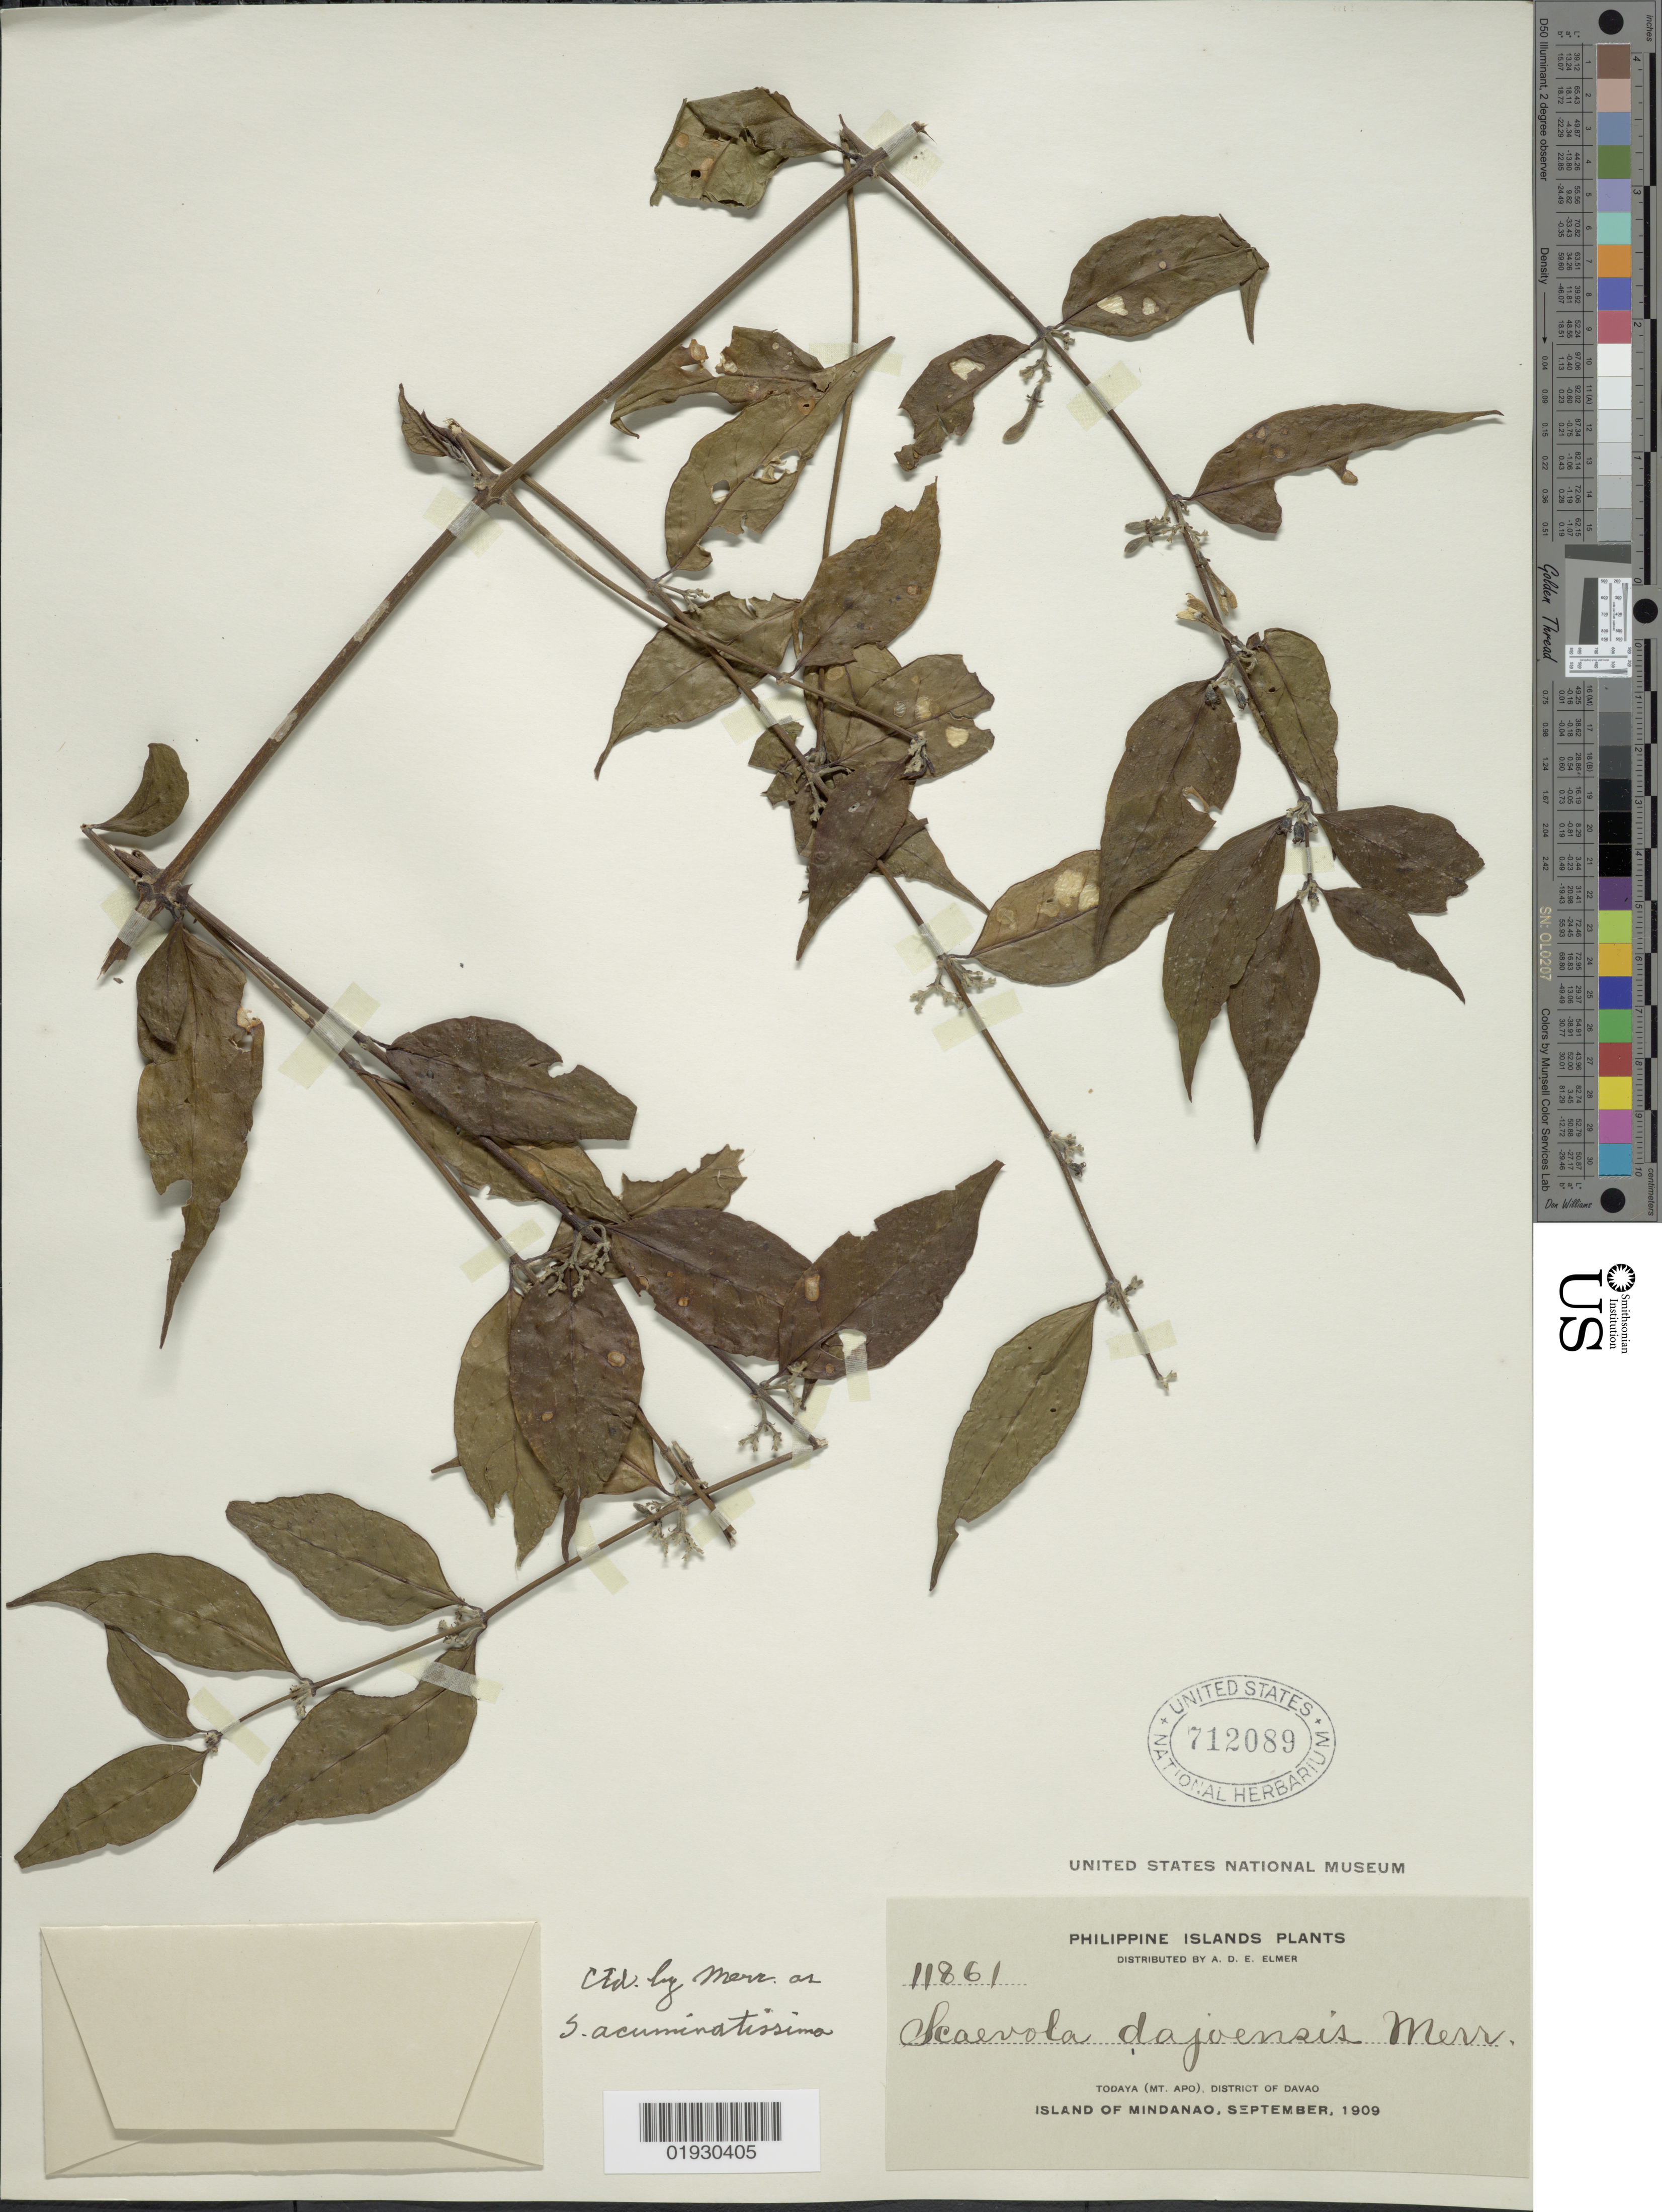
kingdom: Plantae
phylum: Tracheophyta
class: Magnoliopsida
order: Asterales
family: Goodeniaceae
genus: Scaevola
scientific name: Scaevola acuminatissima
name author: Merr.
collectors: A. D. E. Elmer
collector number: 11861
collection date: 1909-09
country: Philippines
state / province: Davao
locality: Philippine Islands. Todaya (Mt. Apo), District of Davao. Island of Mindanao.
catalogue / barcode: US 712089